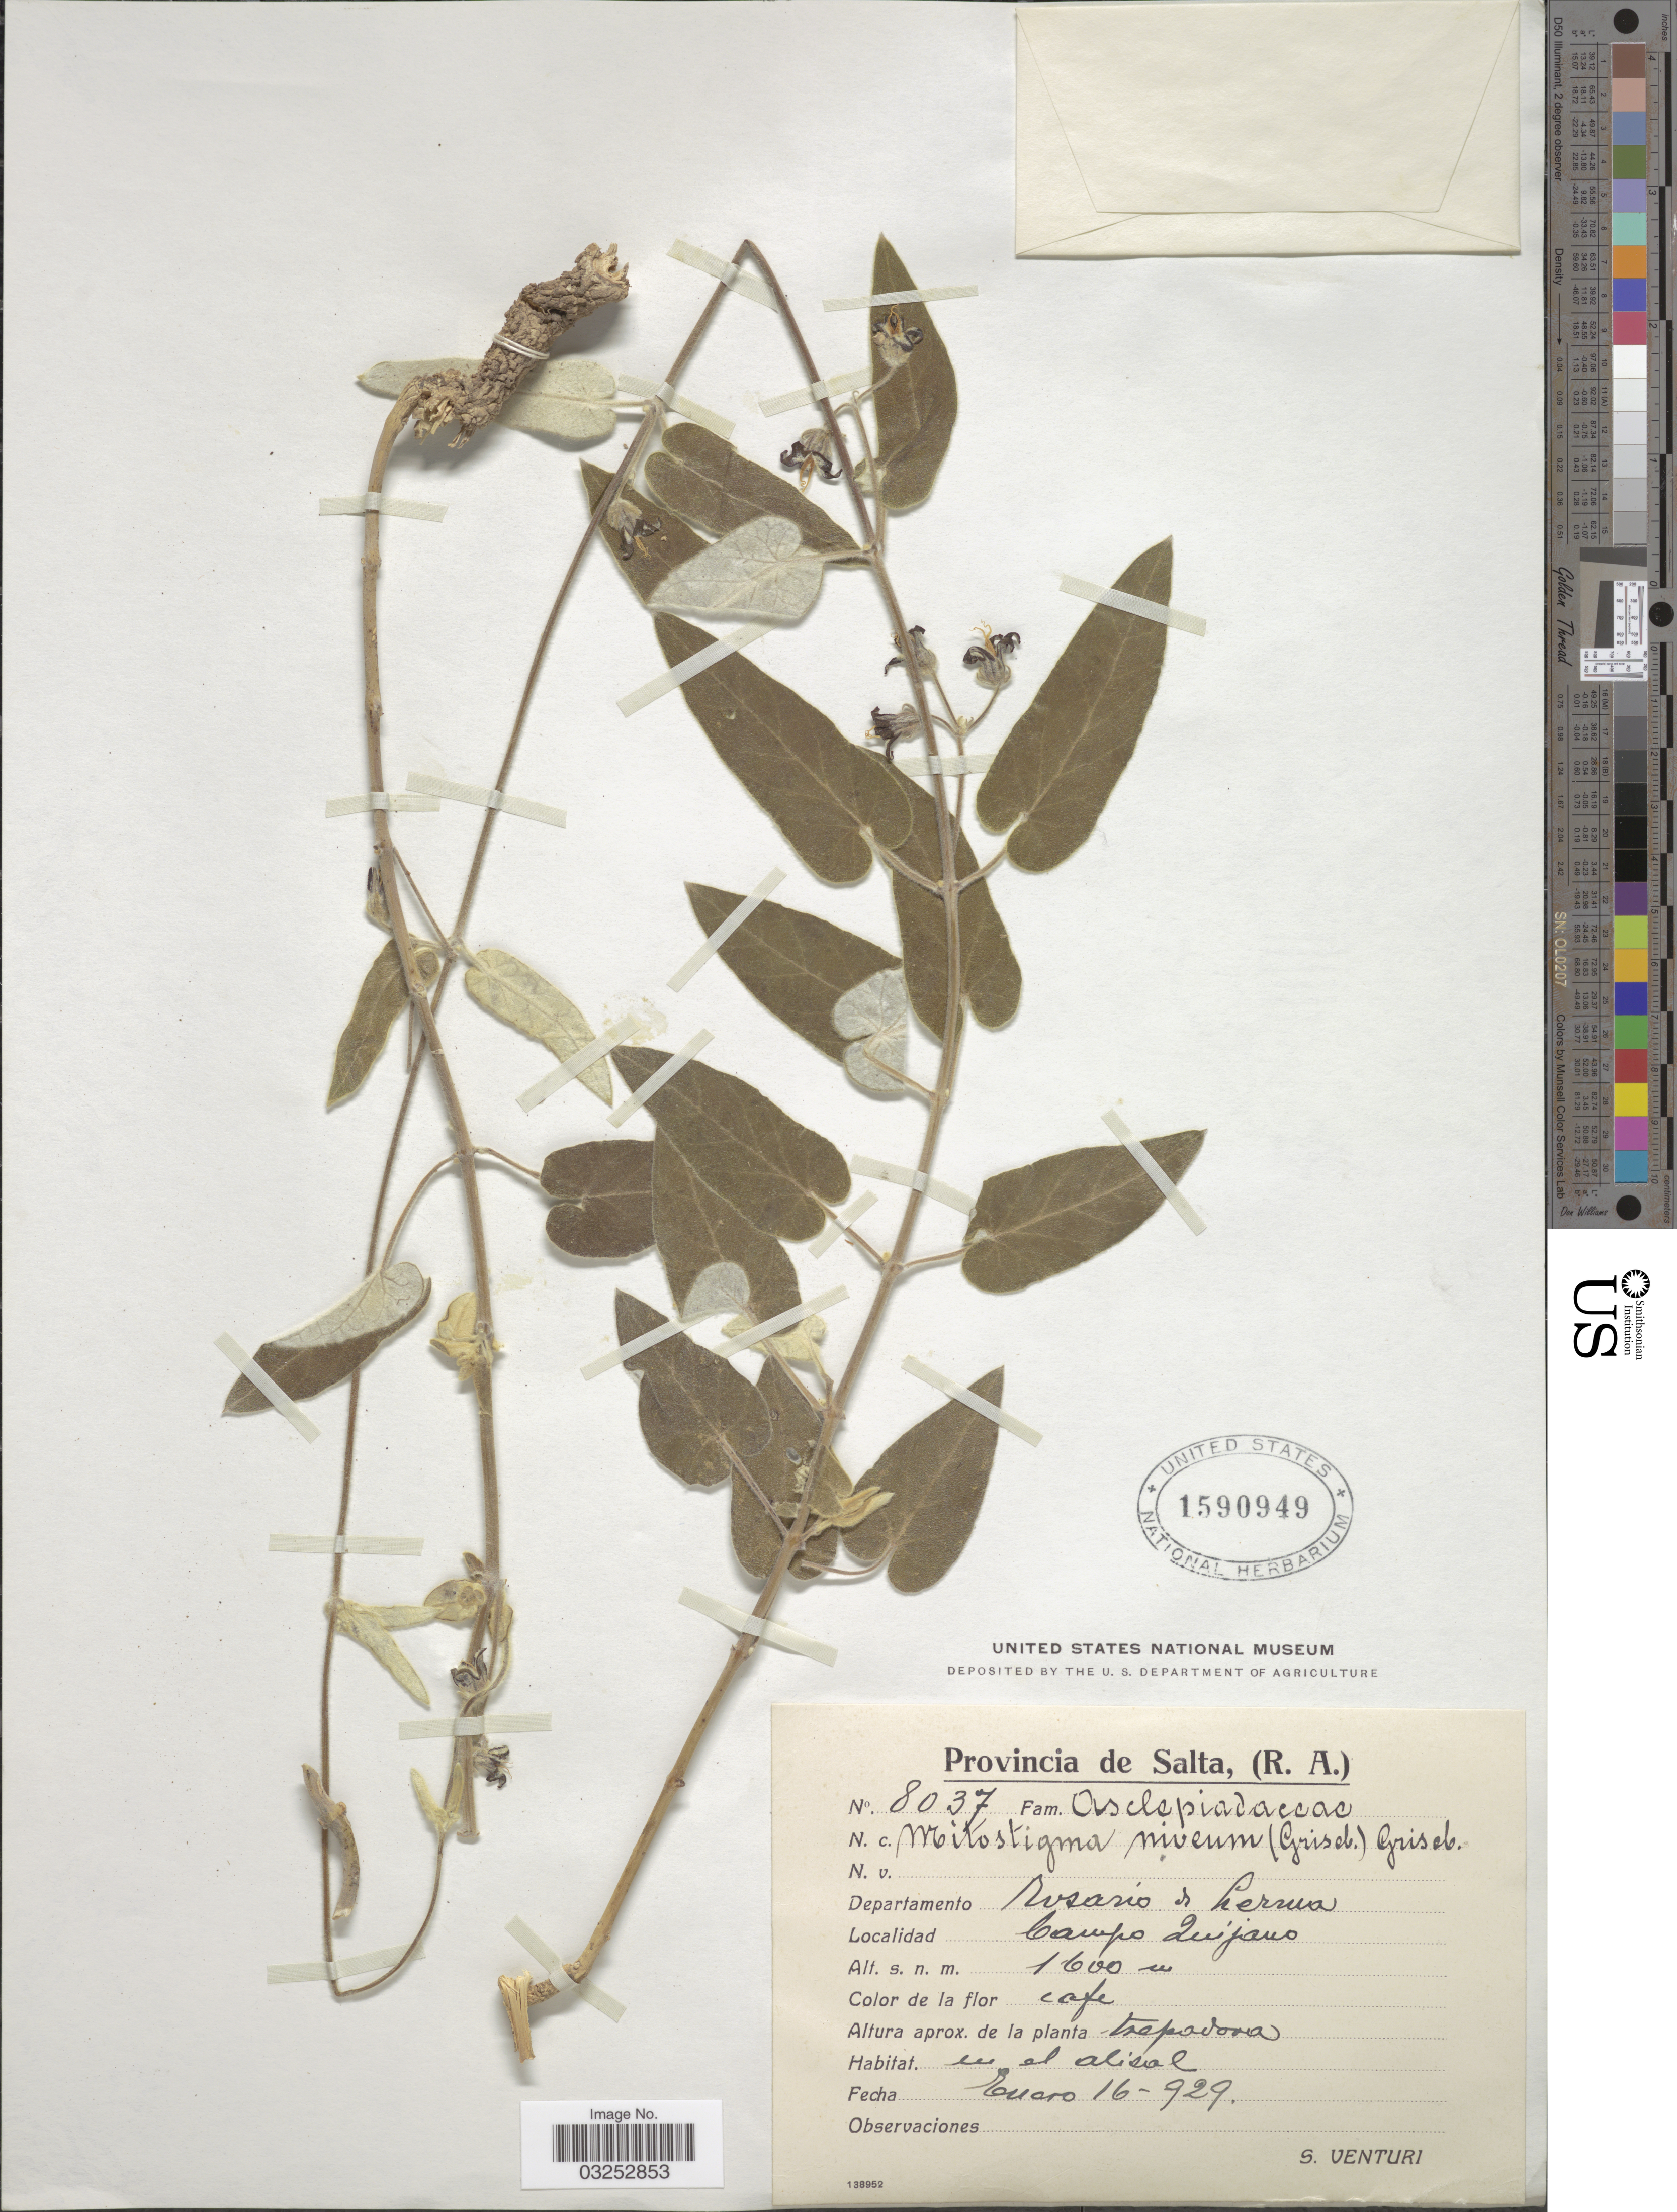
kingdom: Plantae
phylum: Tracheophyta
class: Magnoliopsida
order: Gentianales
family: Apocynaceae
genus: Mitostigma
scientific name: Mitostigma niveum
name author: (Griseb.) Griseb.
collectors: S. Venturi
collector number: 8037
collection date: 1929-01-16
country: Argentina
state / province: Salta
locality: Provincia de Salta, (R.A.), Departamento Rosario de Lerma, Campo Quijano.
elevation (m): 1600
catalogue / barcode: US 1590949